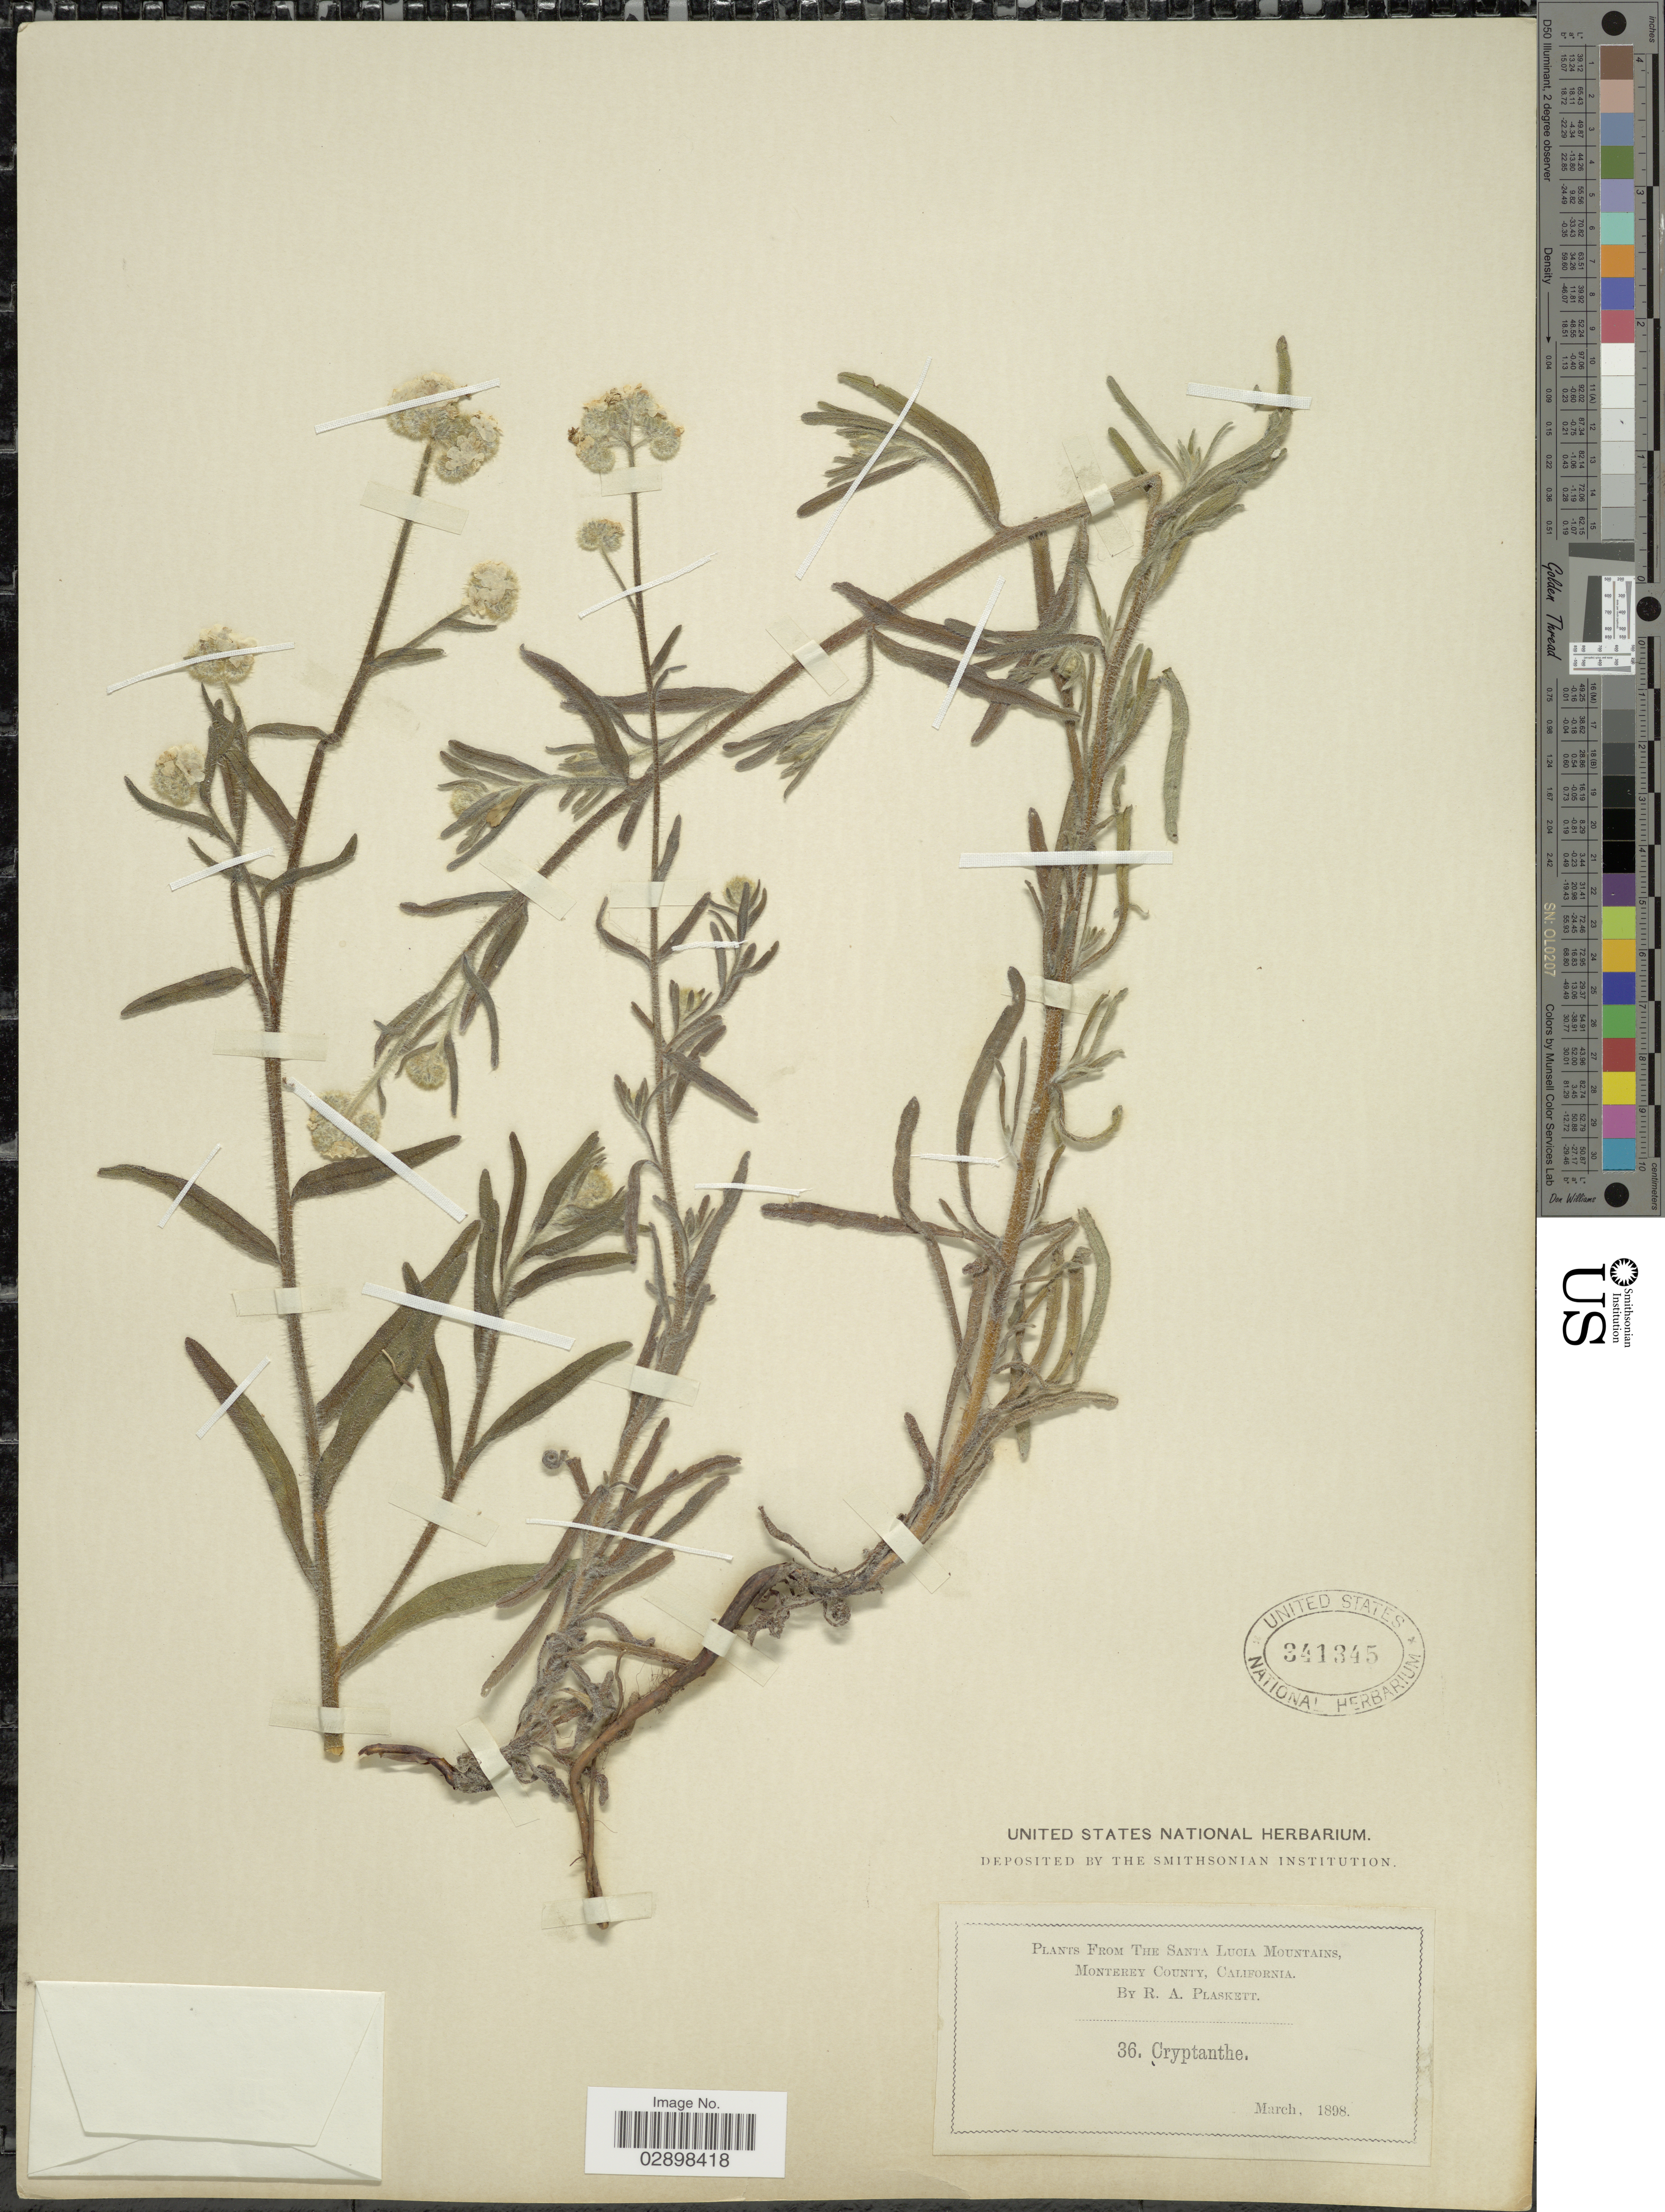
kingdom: Plantae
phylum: Tracheophyta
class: Magnoliopsida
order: Boraginales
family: Boraginaceae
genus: Cryptantha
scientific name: Cryptantha sp.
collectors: R. Plaskett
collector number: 36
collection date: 1898-03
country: United States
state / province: California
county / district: Monterey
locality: The Santa Lucia Mountains, Monterey County.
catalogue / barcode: US 341345